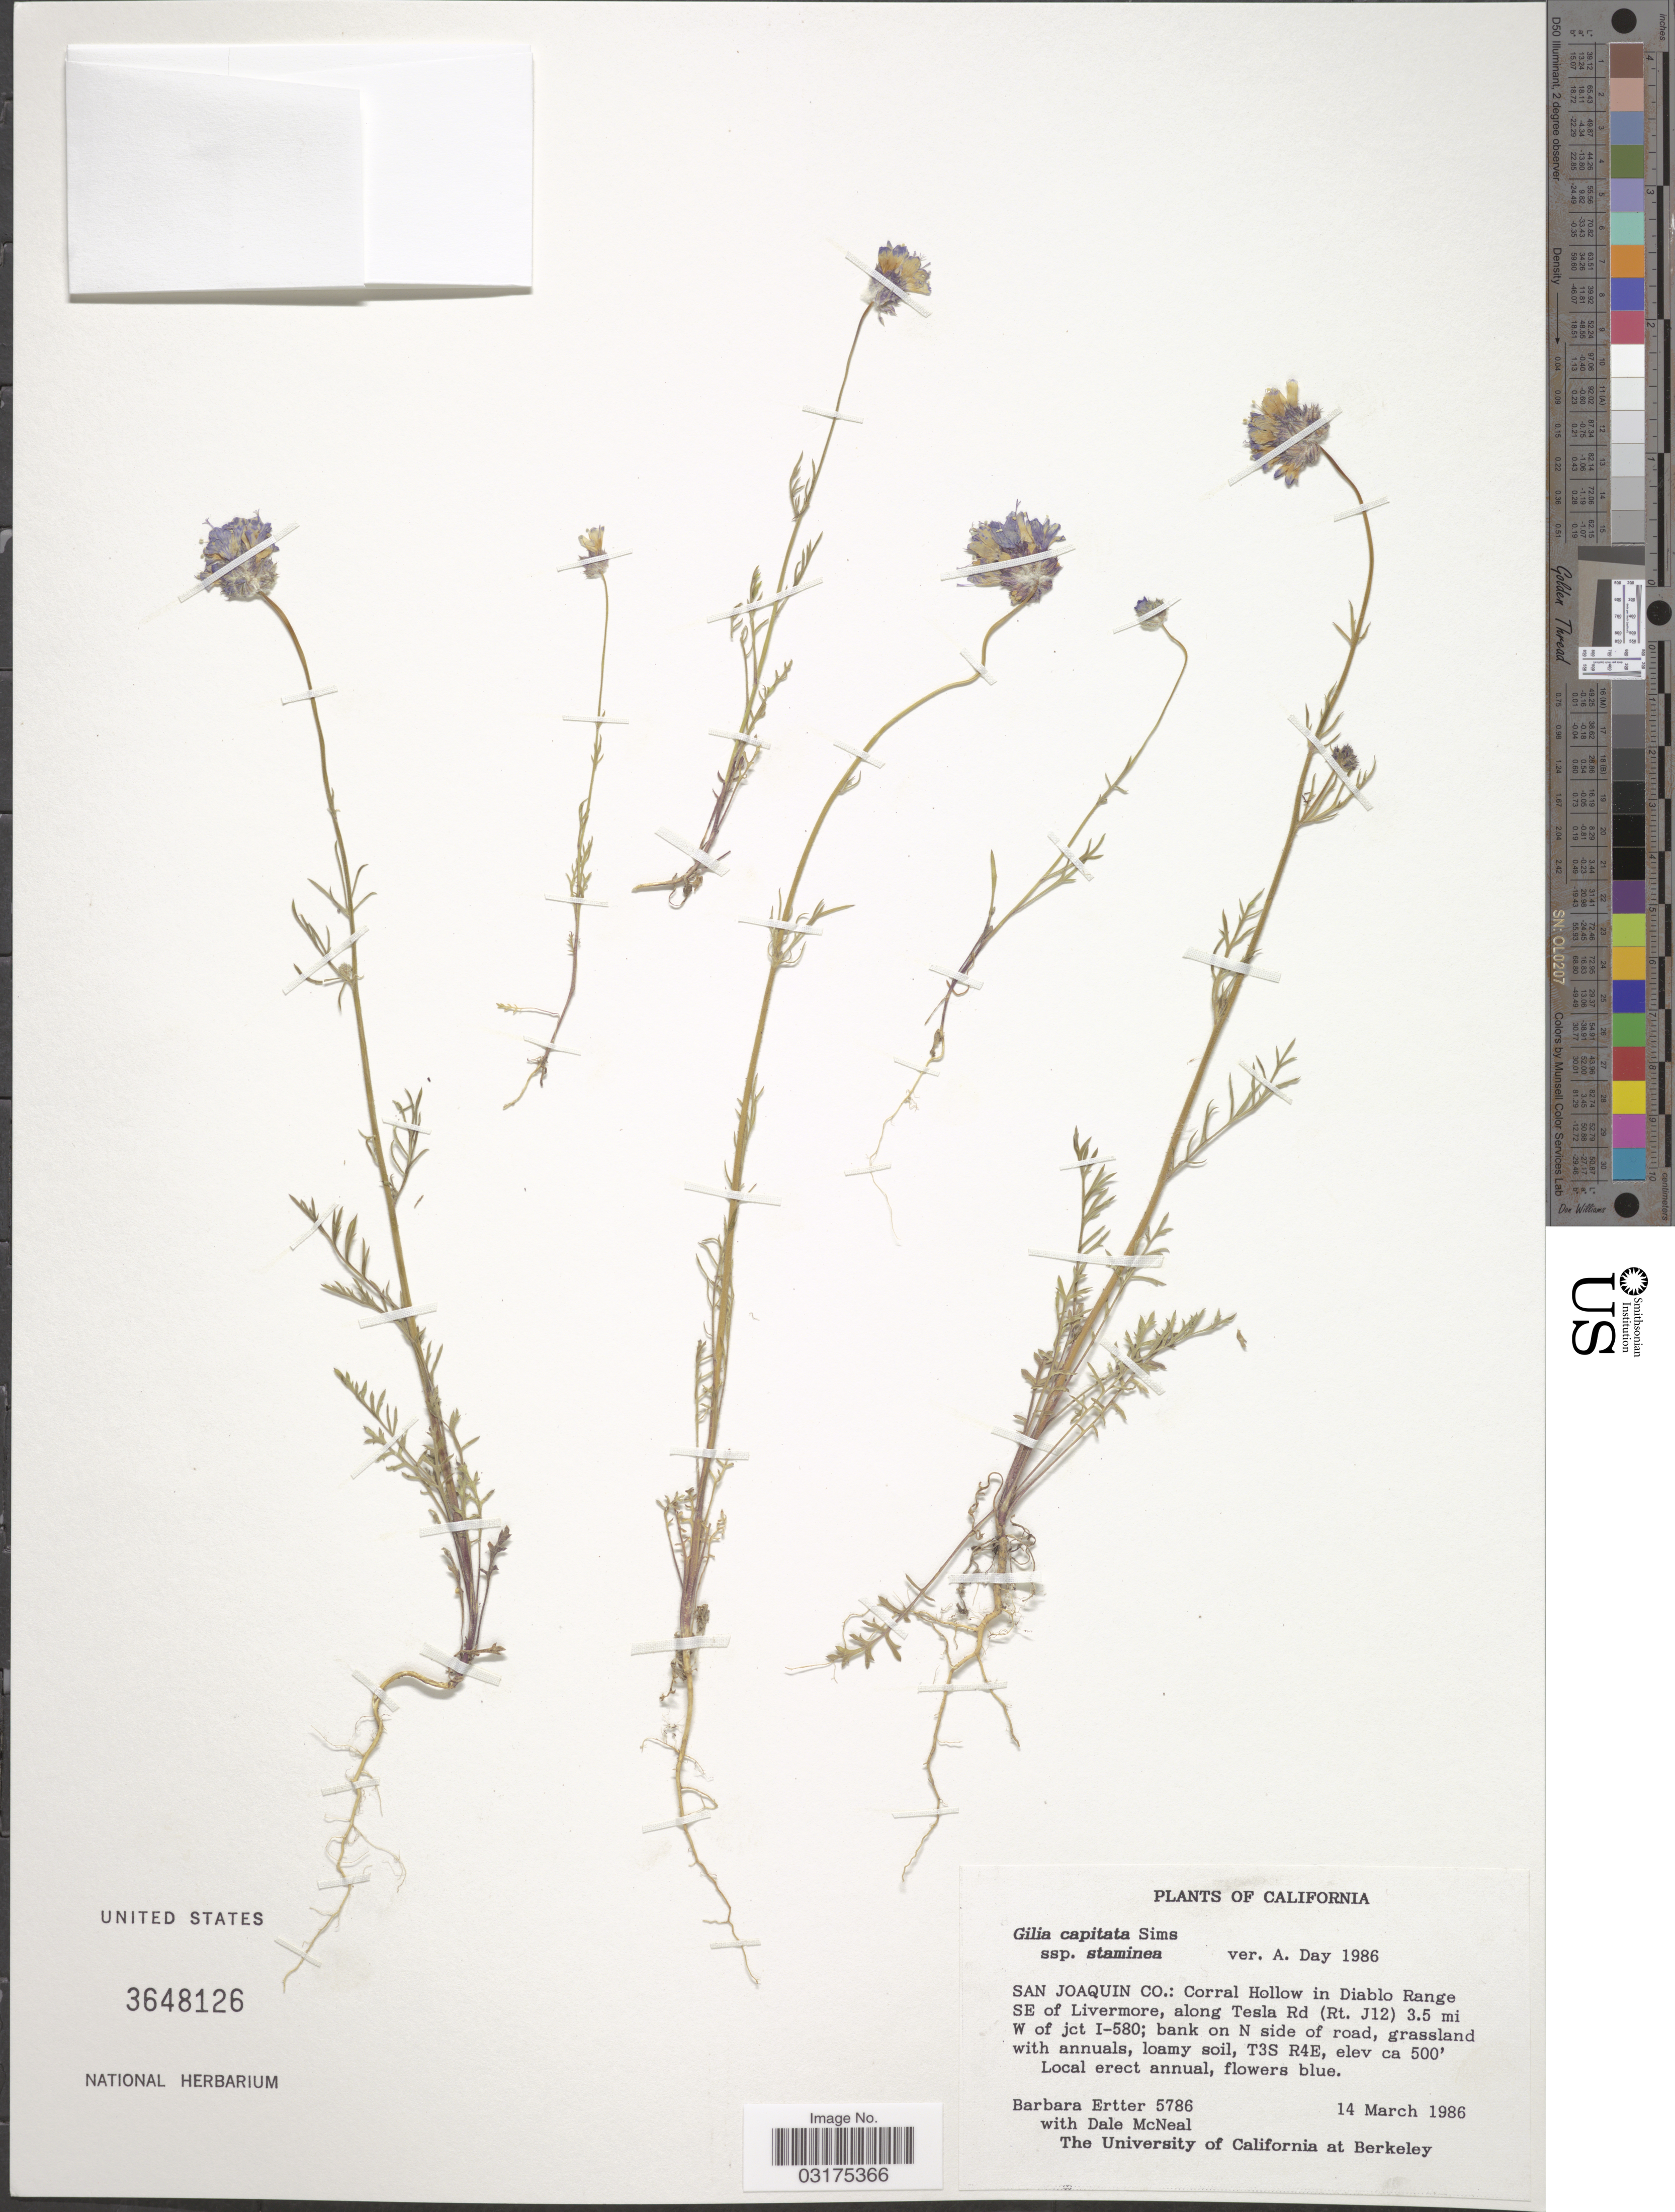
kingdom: Plantae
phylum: Tracheophyta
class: Magnoliopsida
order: Ericales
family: Polemoniaceae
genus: Gilia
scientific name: Gilia capitata subsp. staminea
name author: (Greene) V.E. Grant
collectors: B. Ertter & D. W. McNeal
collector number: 5786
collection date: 1986-03-14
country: United States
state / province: California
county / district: San Joaquin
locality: San Joaquin Co.: Corral Hollow in Diablo Range SE of Livermore, along Tesla Rd (Rt. J12) 3.5 mi W of jct I-580; bank on N side of road, T3S R4E.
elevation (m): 152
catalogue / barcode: US 3648126